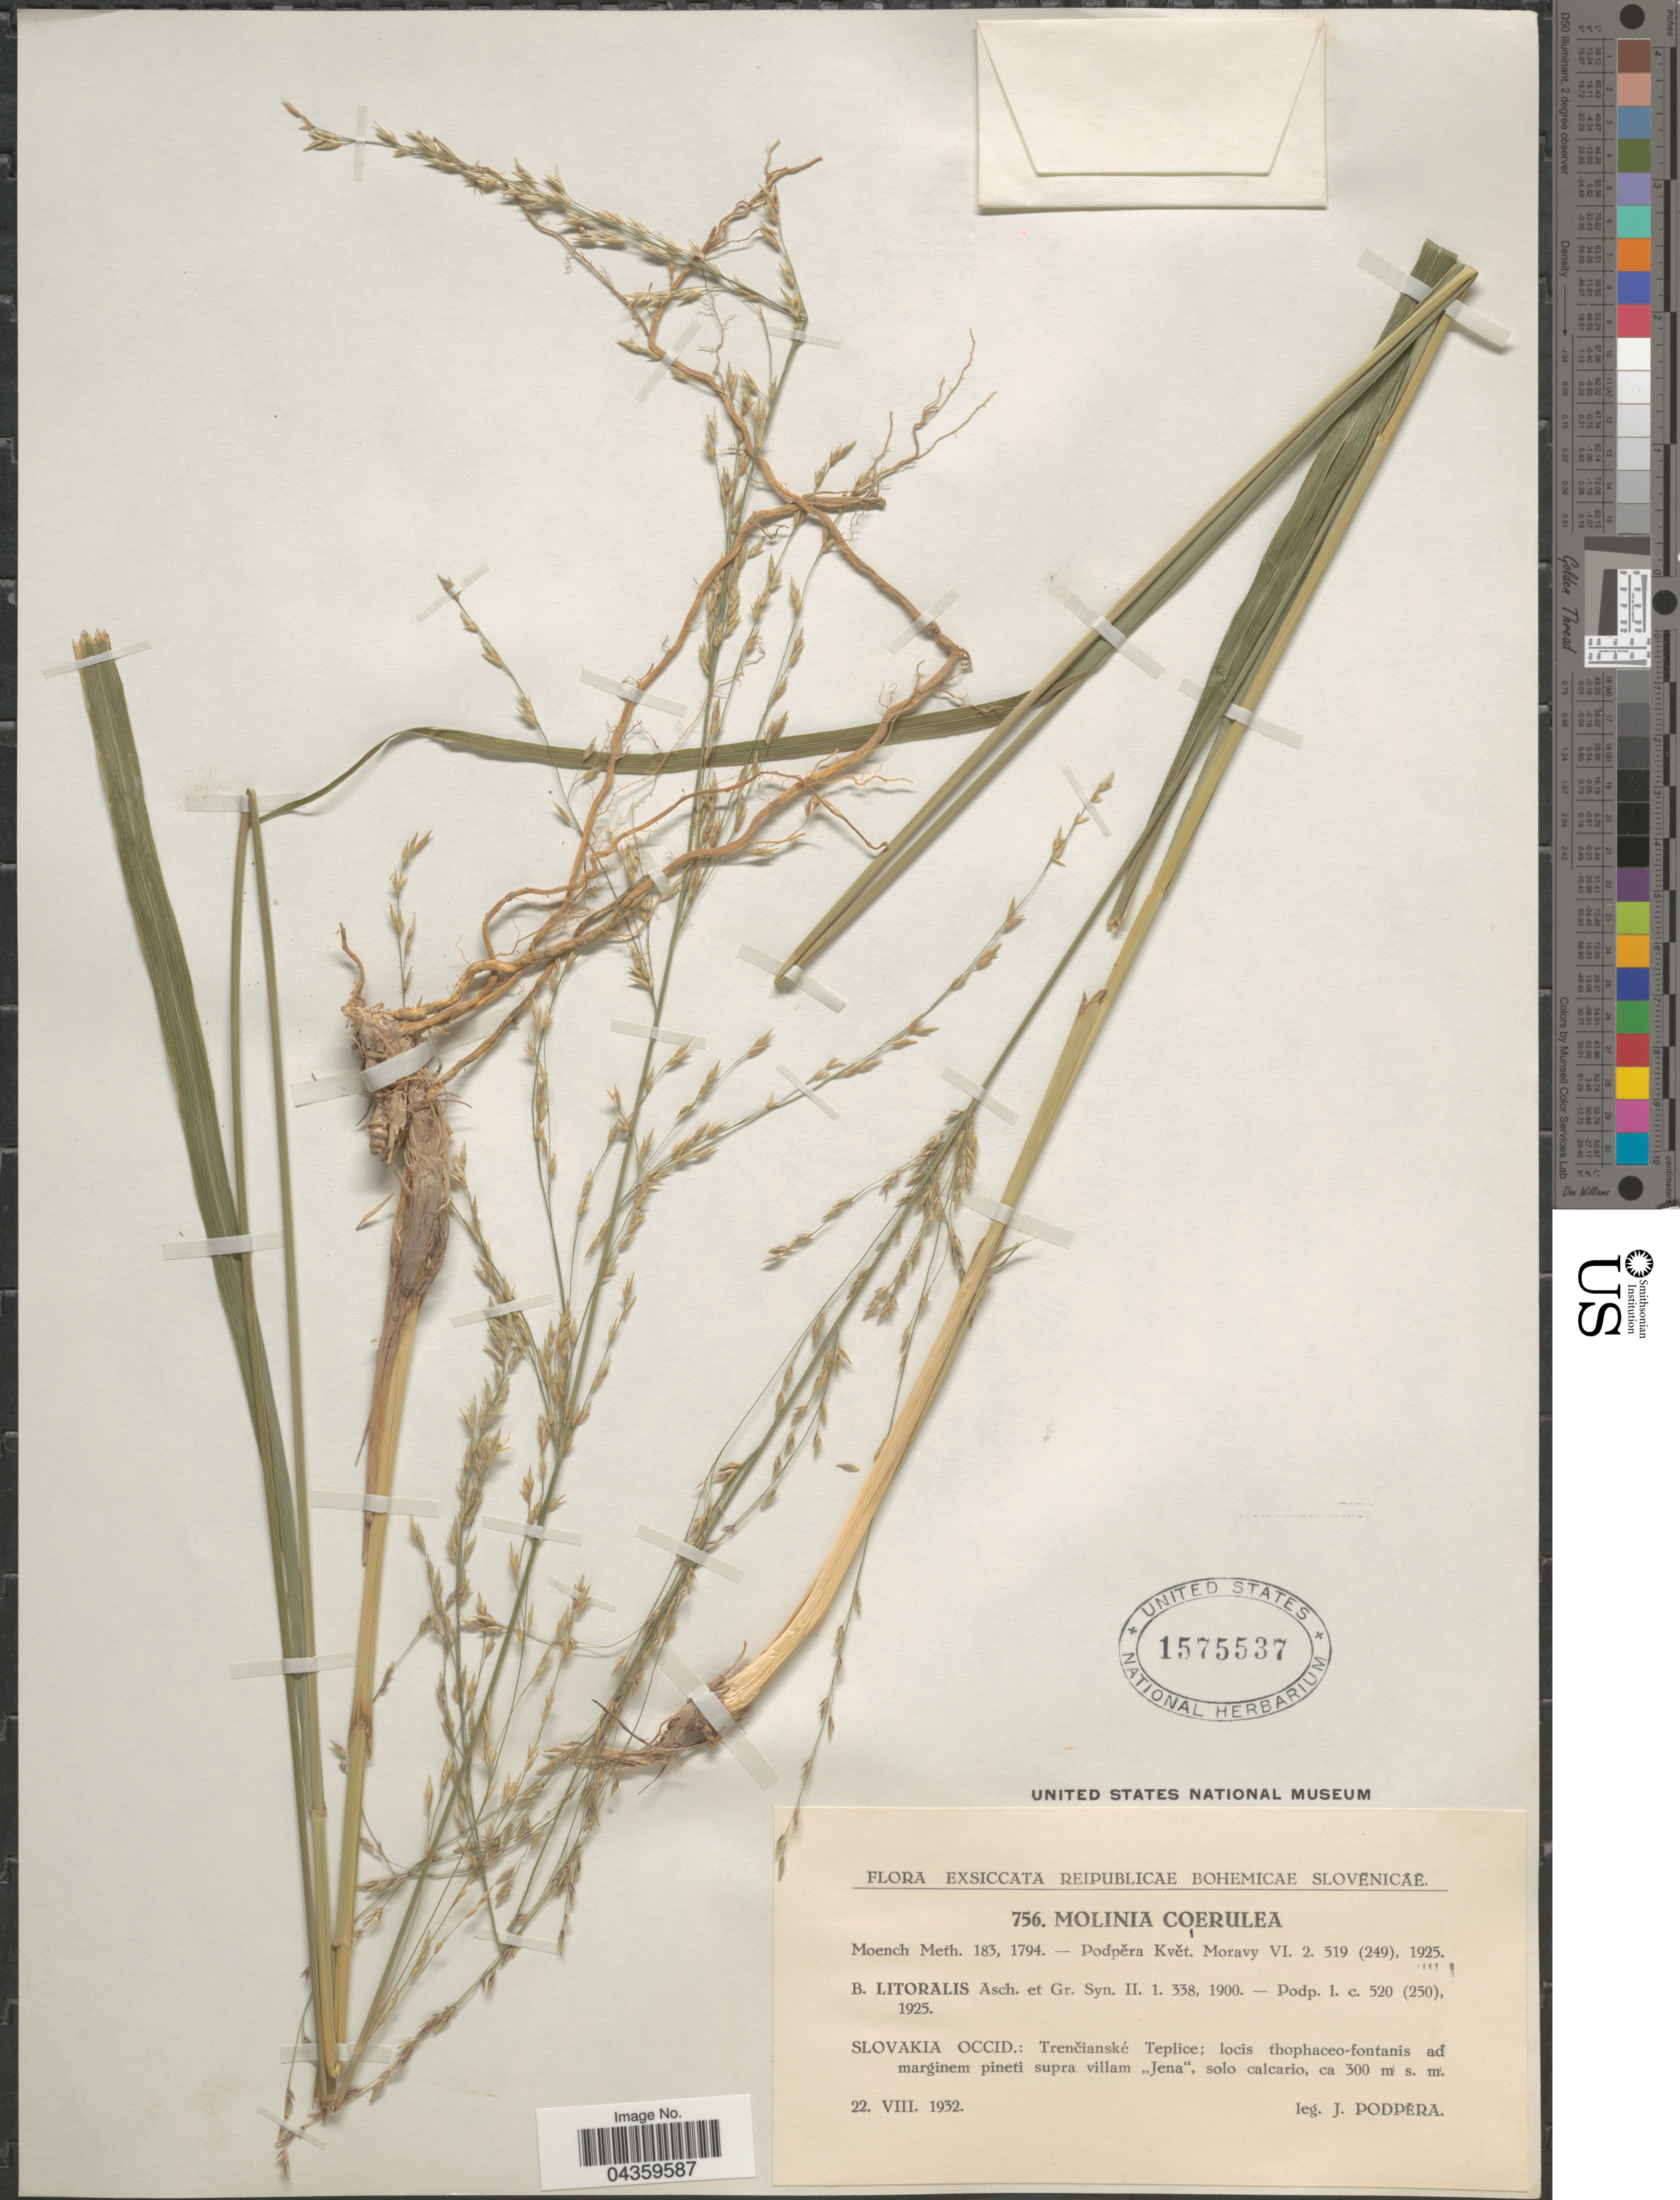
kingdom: Plantae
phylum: Tracheophyta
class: Liliopsida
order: Poales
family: Poaceae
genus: Molinia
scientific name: Molinia caerulea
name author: (L.) Moench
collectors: J. Podpera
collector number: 756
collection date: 1932-08-22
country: Slovakia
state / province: Trenciansky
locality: Reipublicae Bohemicae Slovenicae. Slovakia Occid.: Trenčianské Teplice; locis thophaceo-fontanis ad marginem pineti supra villam "Jena", solo calcario.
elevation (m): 300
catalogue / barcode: US 1575537